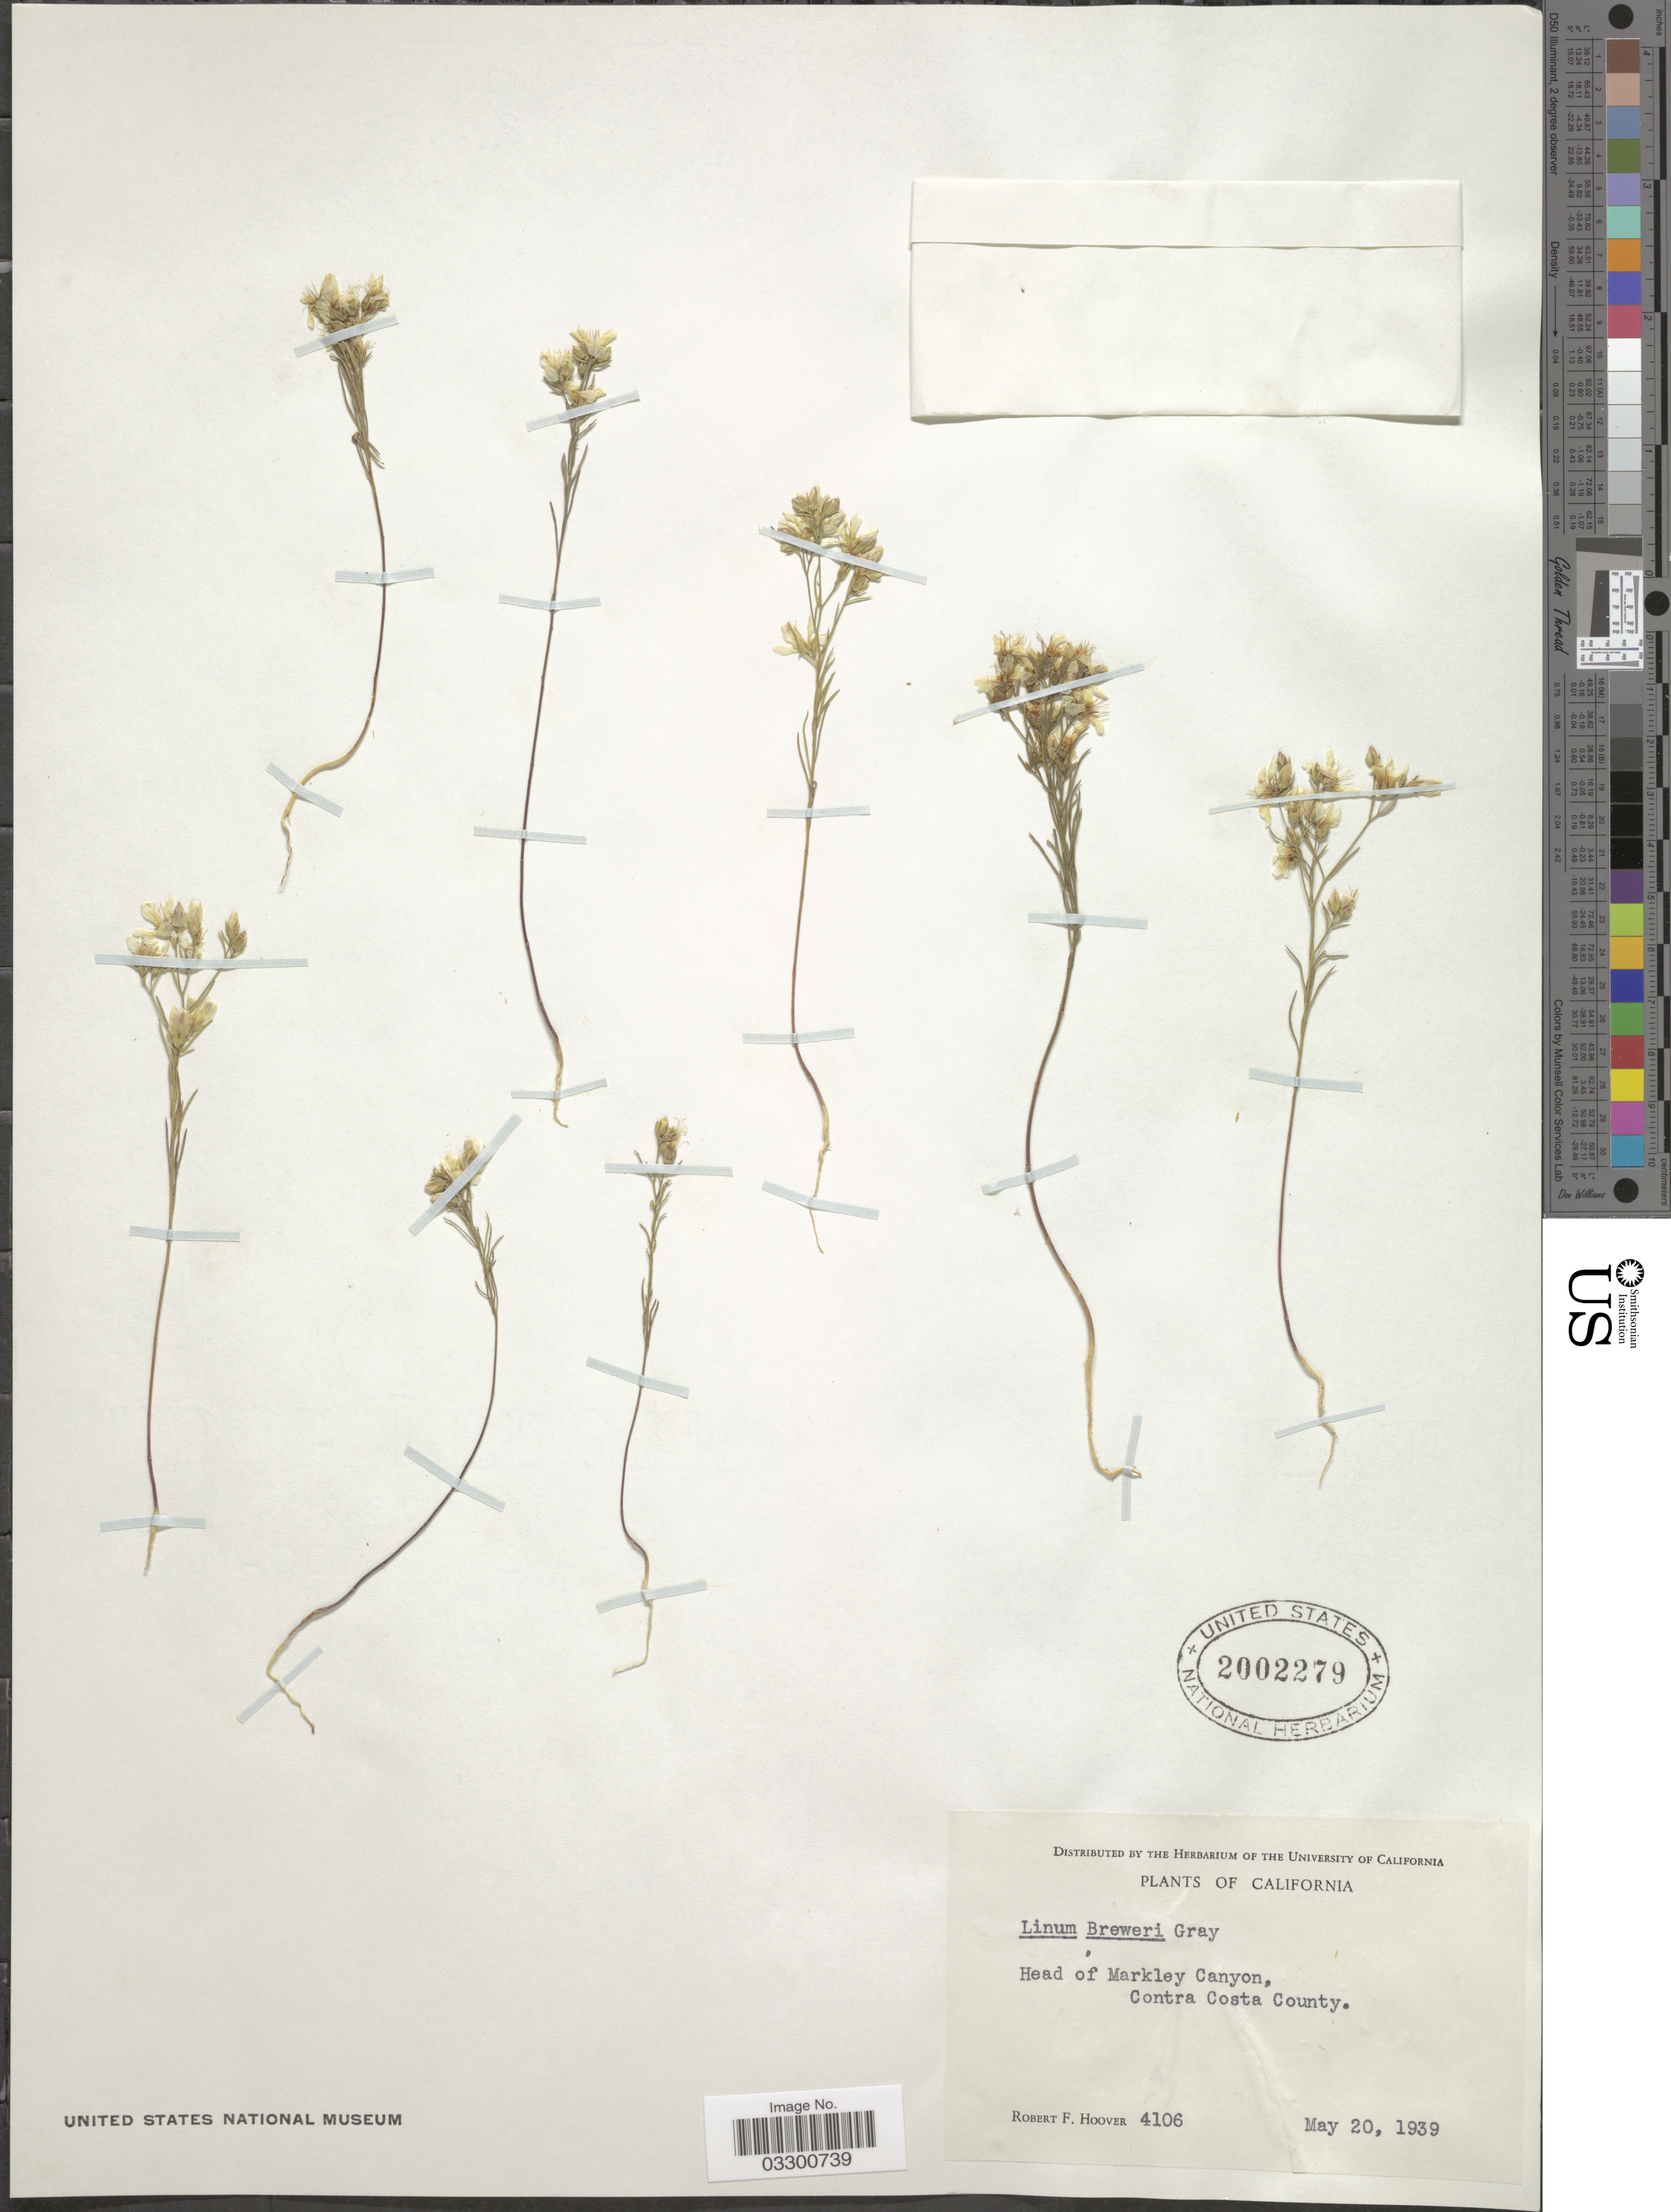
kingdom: Plantae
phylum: Tracheophyta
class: Magnoliopsida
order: Malpighiales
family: Linaceae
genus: Hesperolinon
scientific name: Hesperolinon breweri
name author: (A. Gray) Small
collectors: R. F. Hoover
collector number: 4106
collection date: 1939-05-20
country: United States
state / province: California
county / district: Contra Costa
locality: Head of Markley Canyon, Contra Costa County.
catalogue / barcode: US 2002279